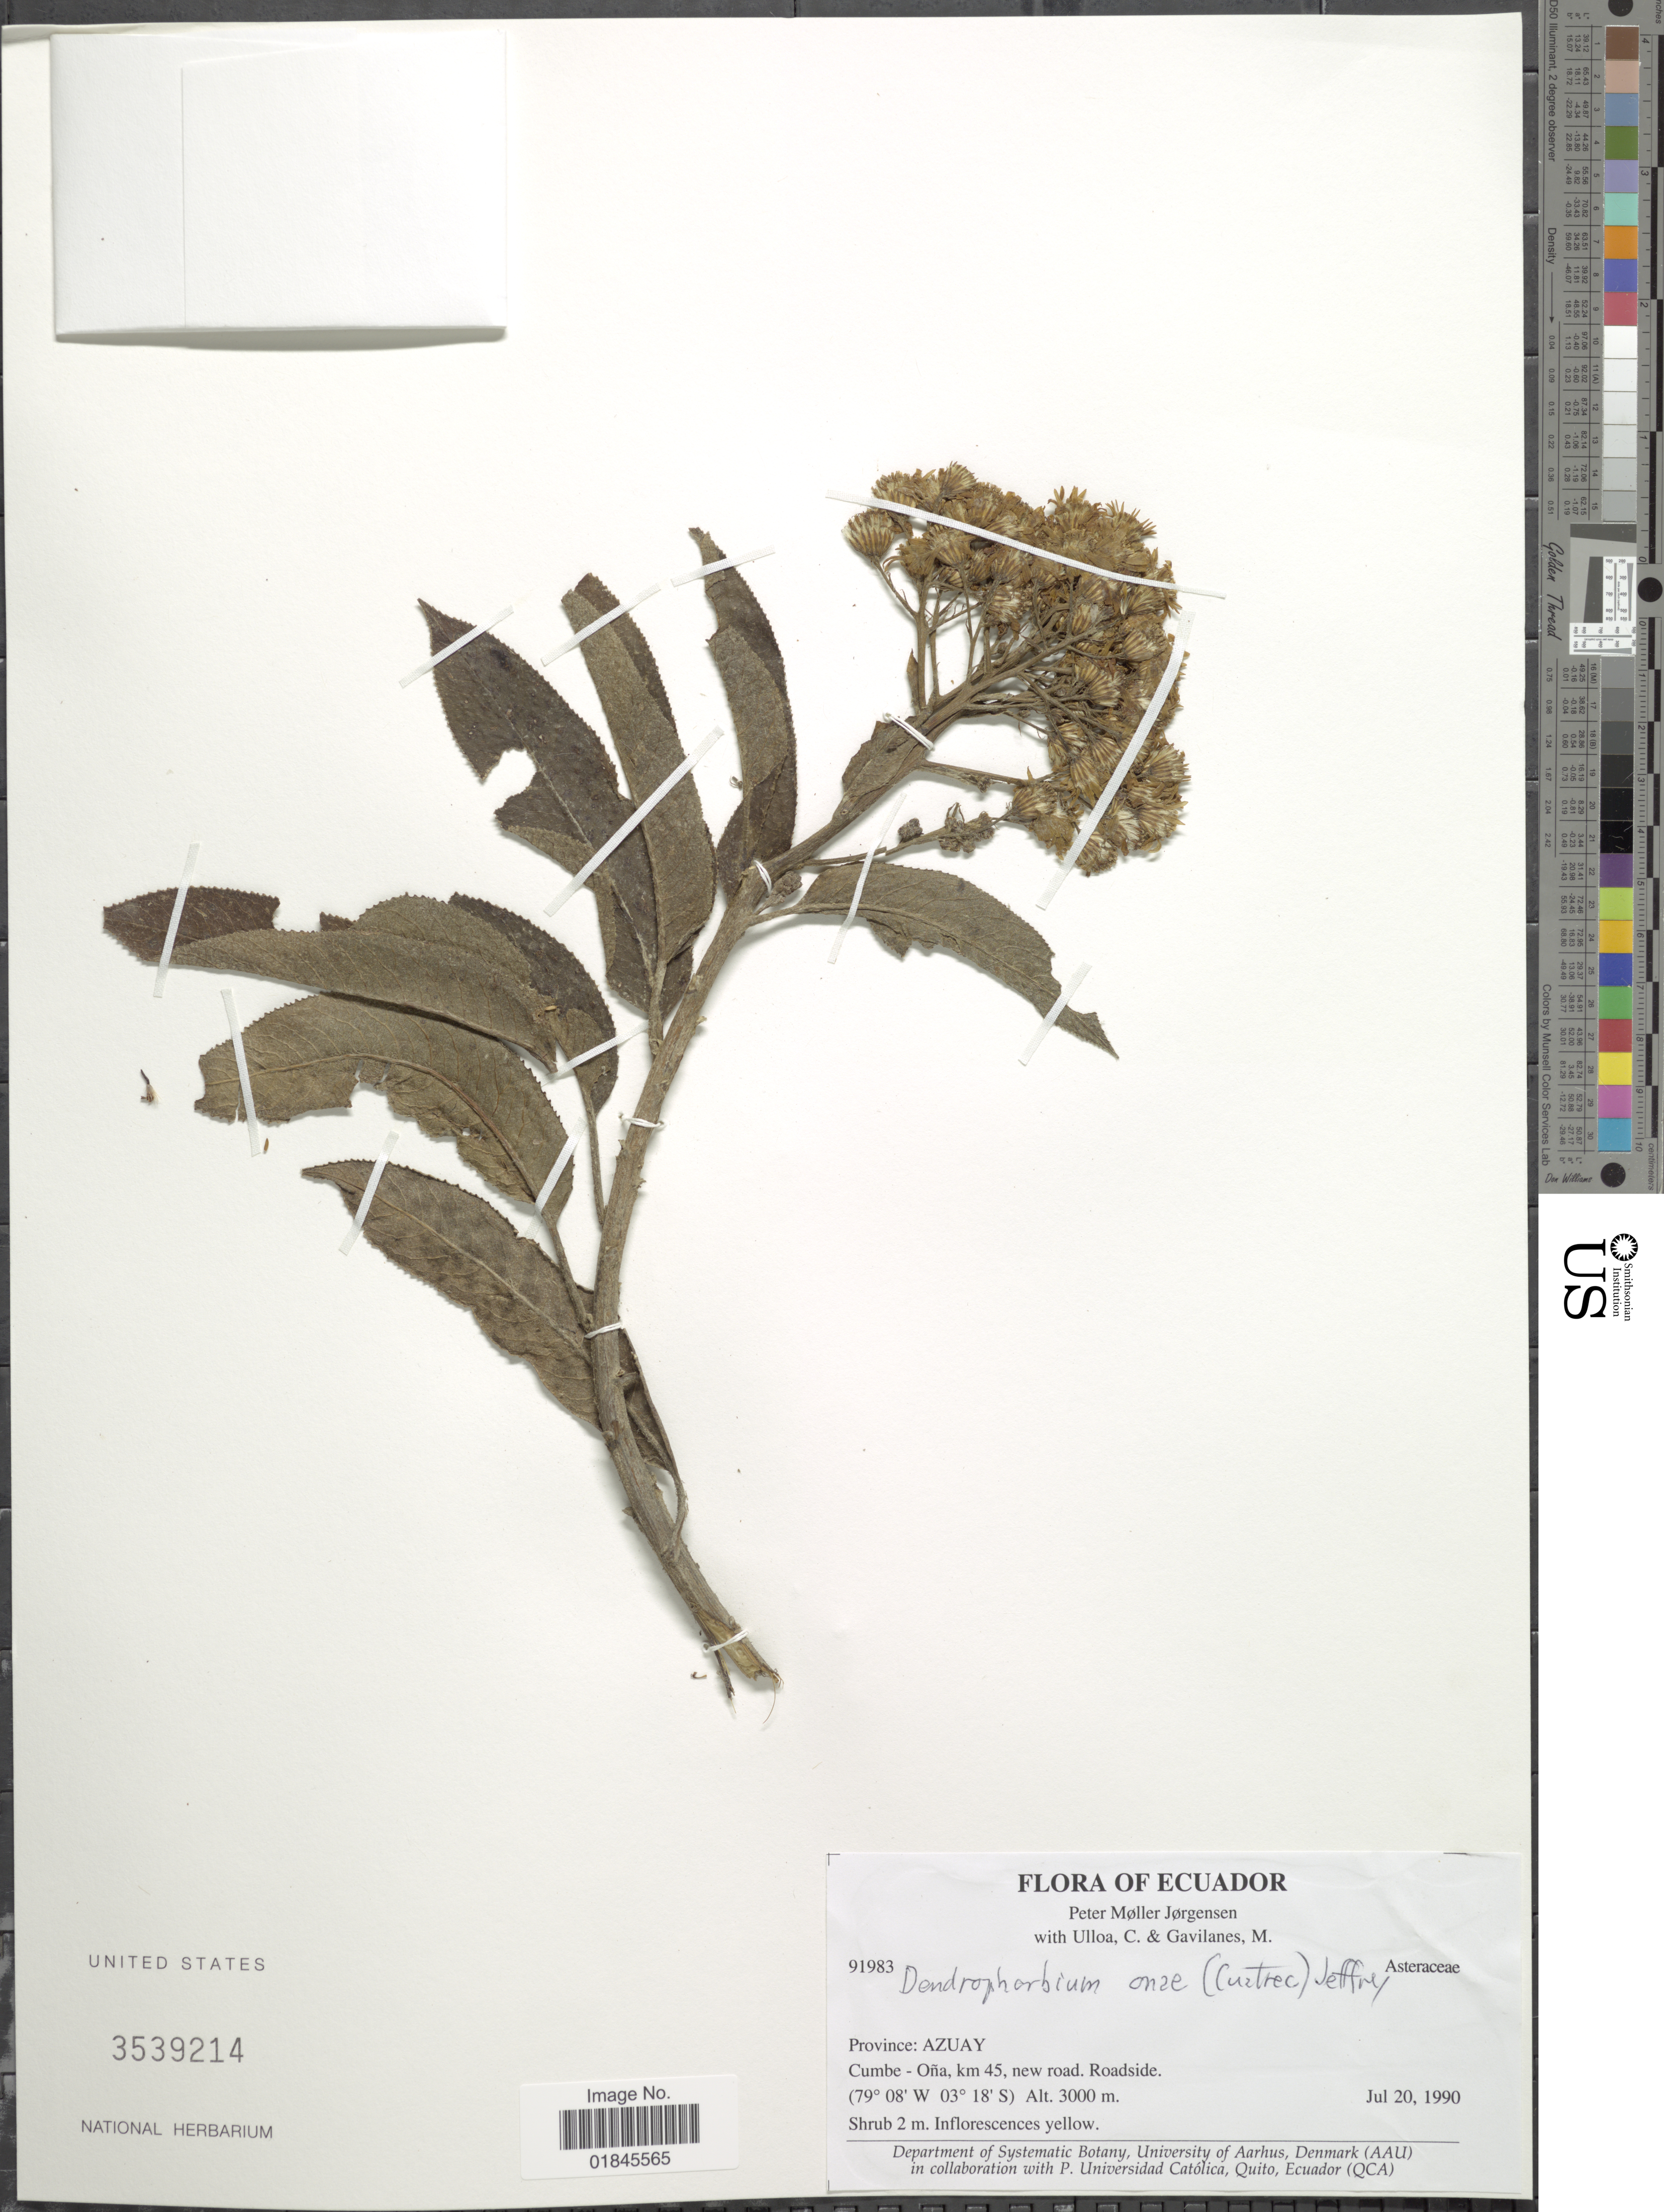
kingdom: Plantae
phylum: Tracheophyta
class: Magnoliopsida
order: Asterales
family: Asteraceae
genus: Pentacalia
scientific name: Pentacalia onae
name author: (Cuatrec.) Cuatrec.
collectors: P. M. Jørgensen, C. Ulloa & M. Gavilanes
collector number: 91983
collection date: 1990-07-20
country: Ecuador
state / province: Azuay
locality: Province: Azuay. Cumbe-Oña, km 45, new road. Roadside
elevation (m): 3000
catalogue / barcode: US 3539214